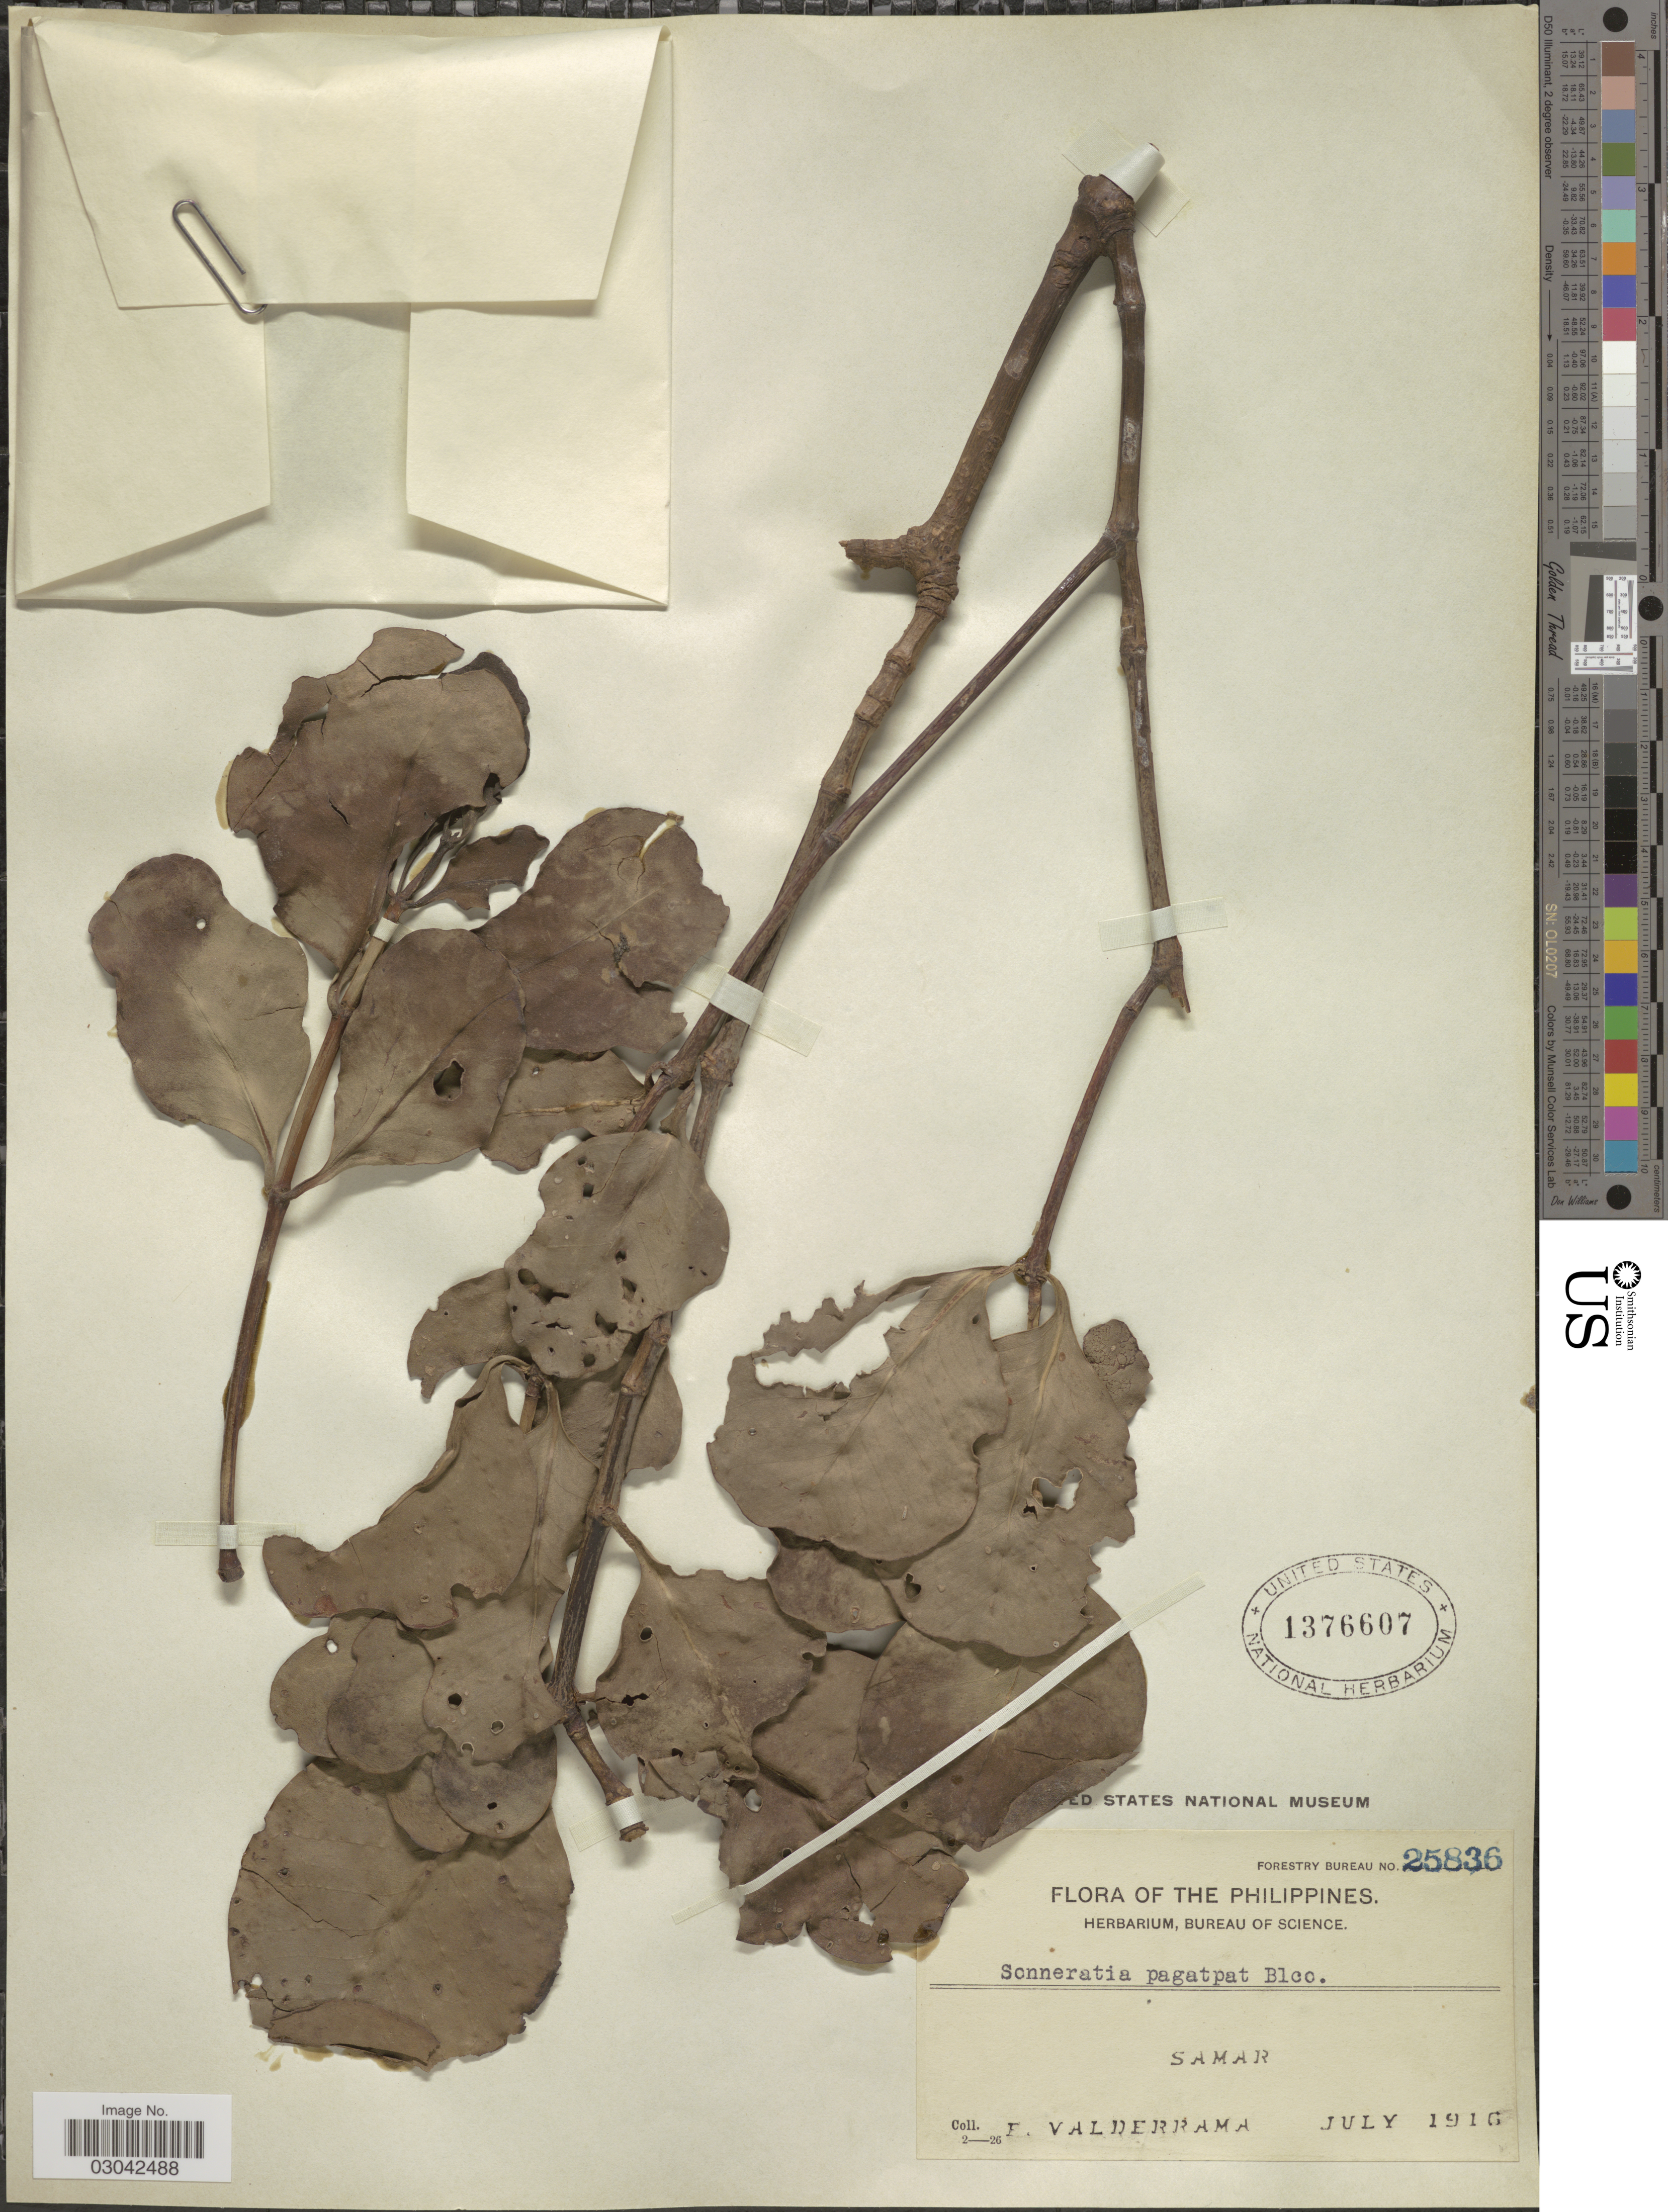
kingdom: Plantae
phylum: Tracheophyta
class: Magnoliopsida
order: Myrtales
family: Lythraceae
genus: Sonneratia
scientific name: Sonneratia pagatpat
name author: Blanco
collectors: F. Valderrama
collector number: Forestry Bureau25836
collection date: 1916-07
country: Philippines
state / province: Eastern Visayas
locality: Samar.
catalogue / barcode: US 1376607